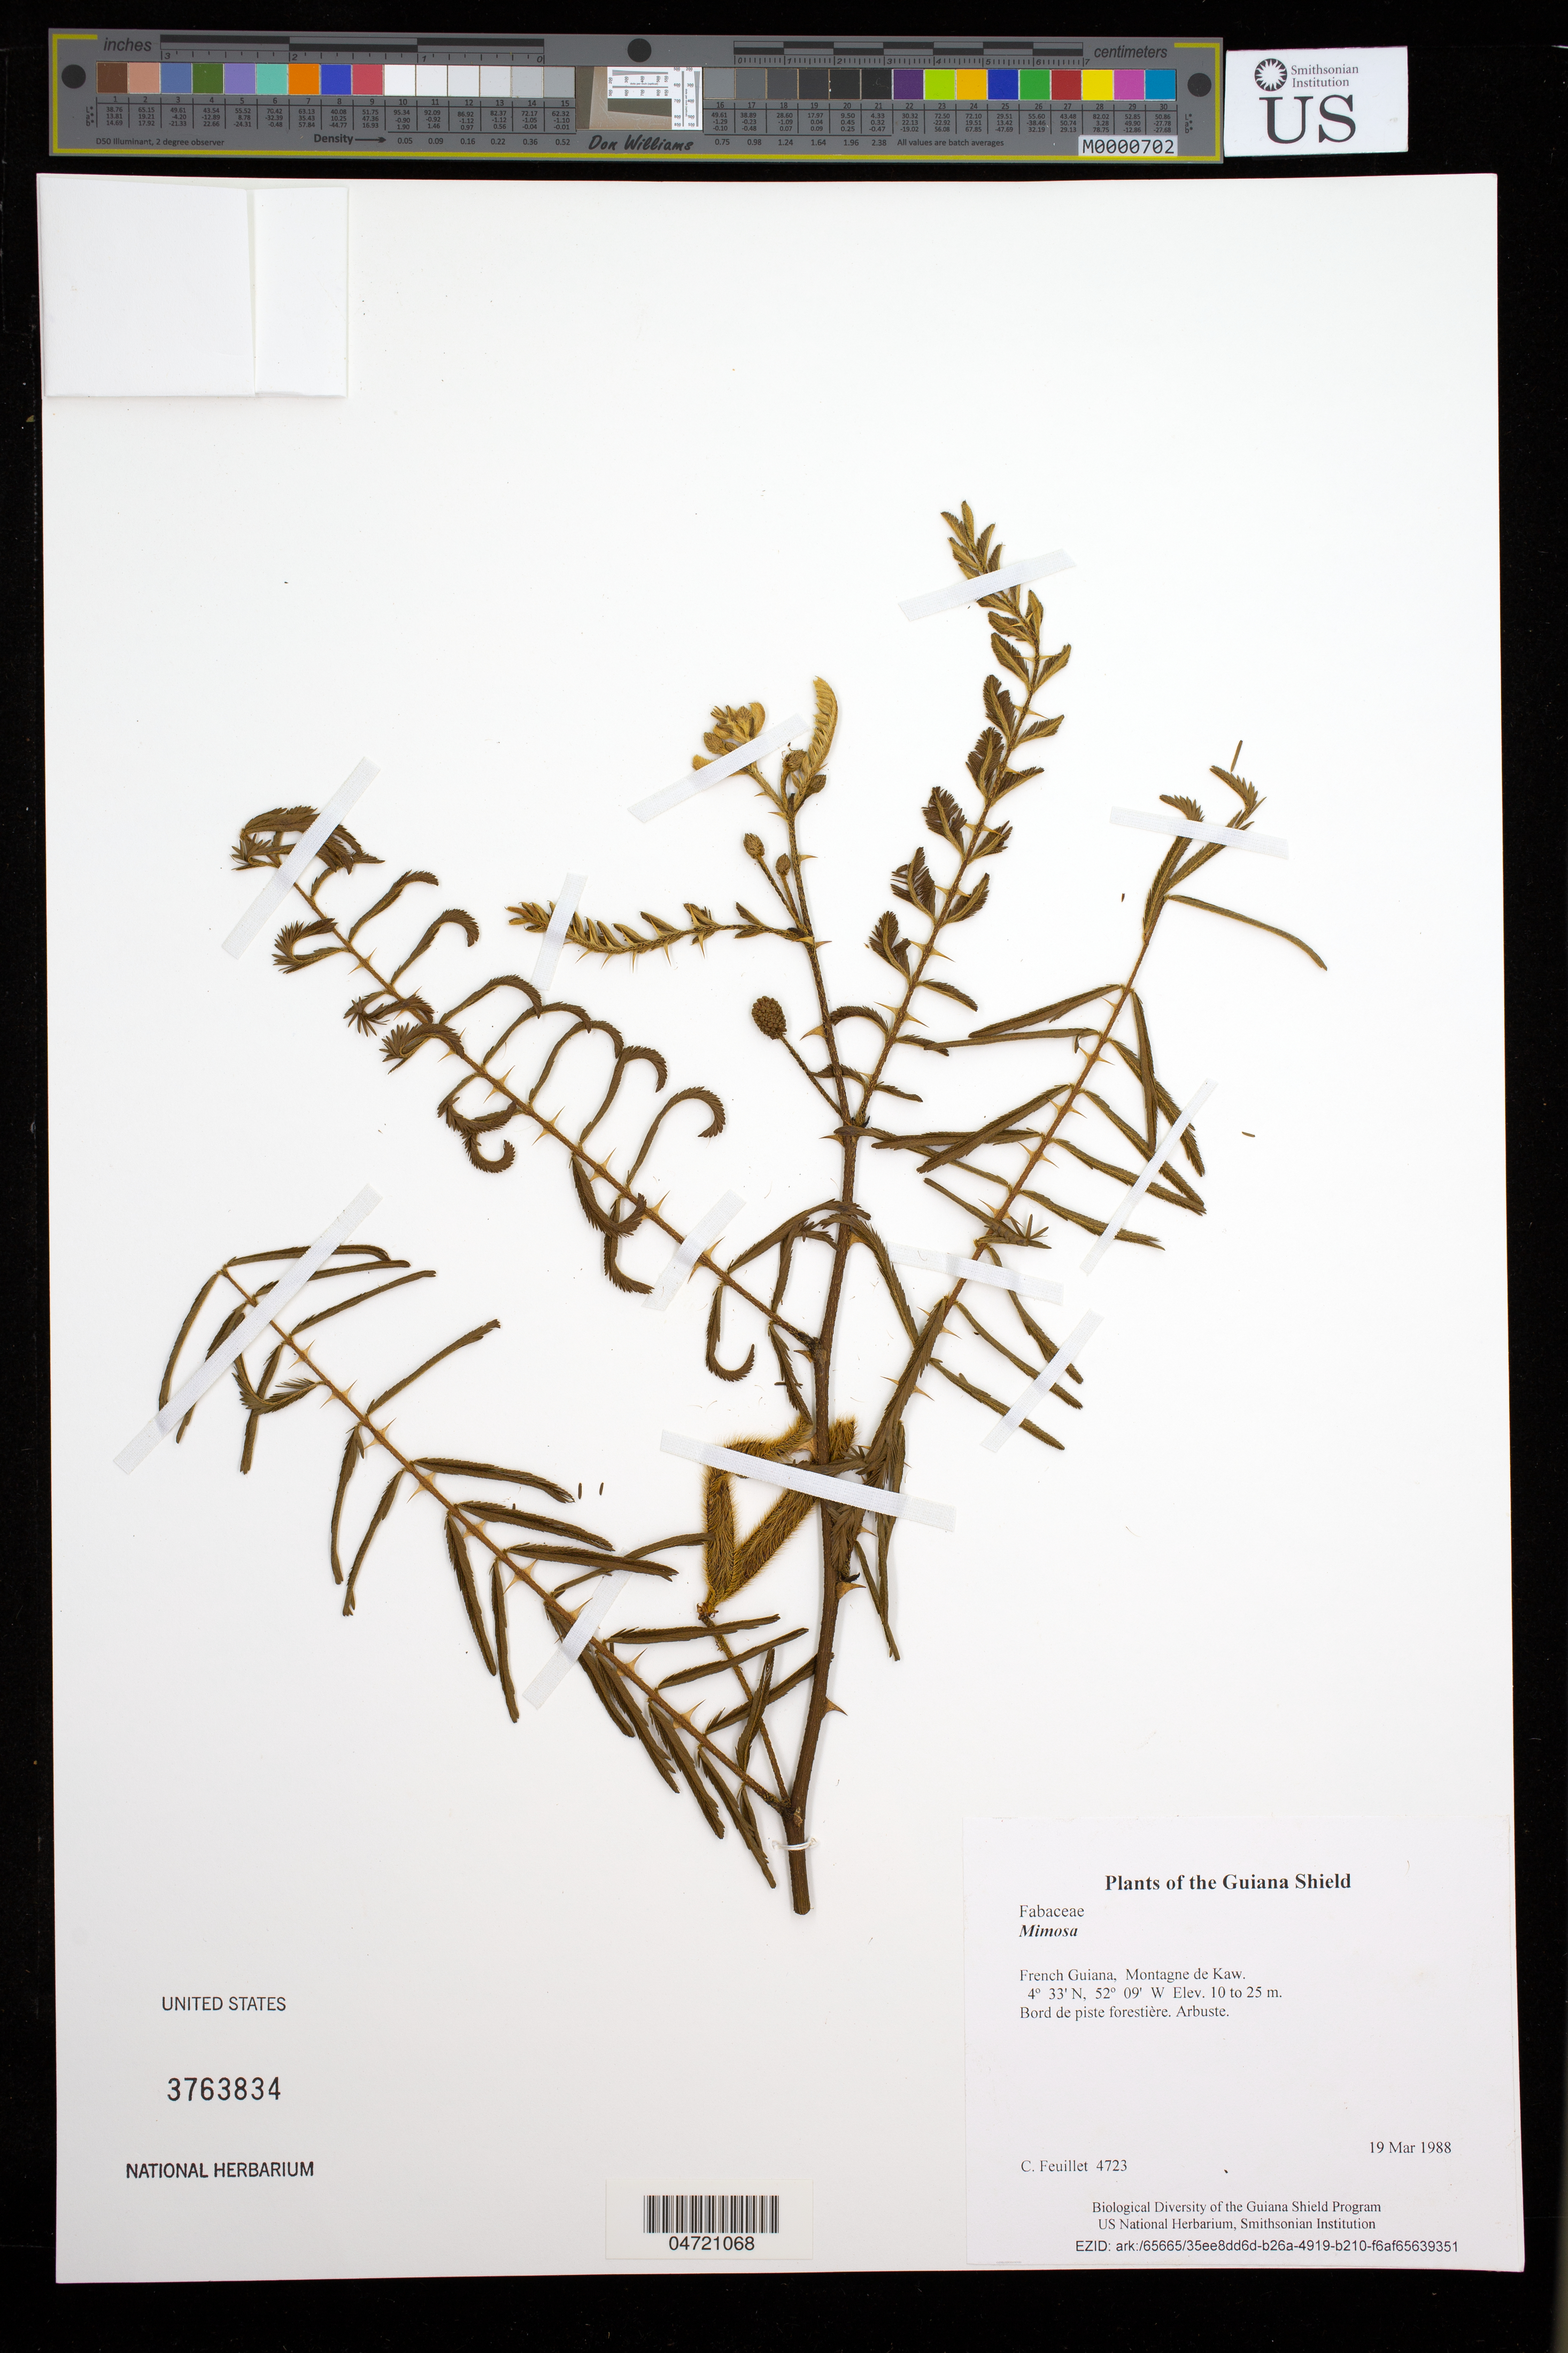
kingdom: Plantae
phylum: Tracheophyta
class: Magnoliopsida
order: Fabales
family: Fabaceae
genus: Mimosa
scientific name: Mimosa sp.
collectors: C. Feuillet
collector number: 4723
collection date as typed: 19 Mar 1988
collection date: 1988-03-19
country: French Guiana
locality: Montagne de Kaw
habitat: Bord de piste forestière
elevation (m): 10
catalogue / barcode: US 3763834